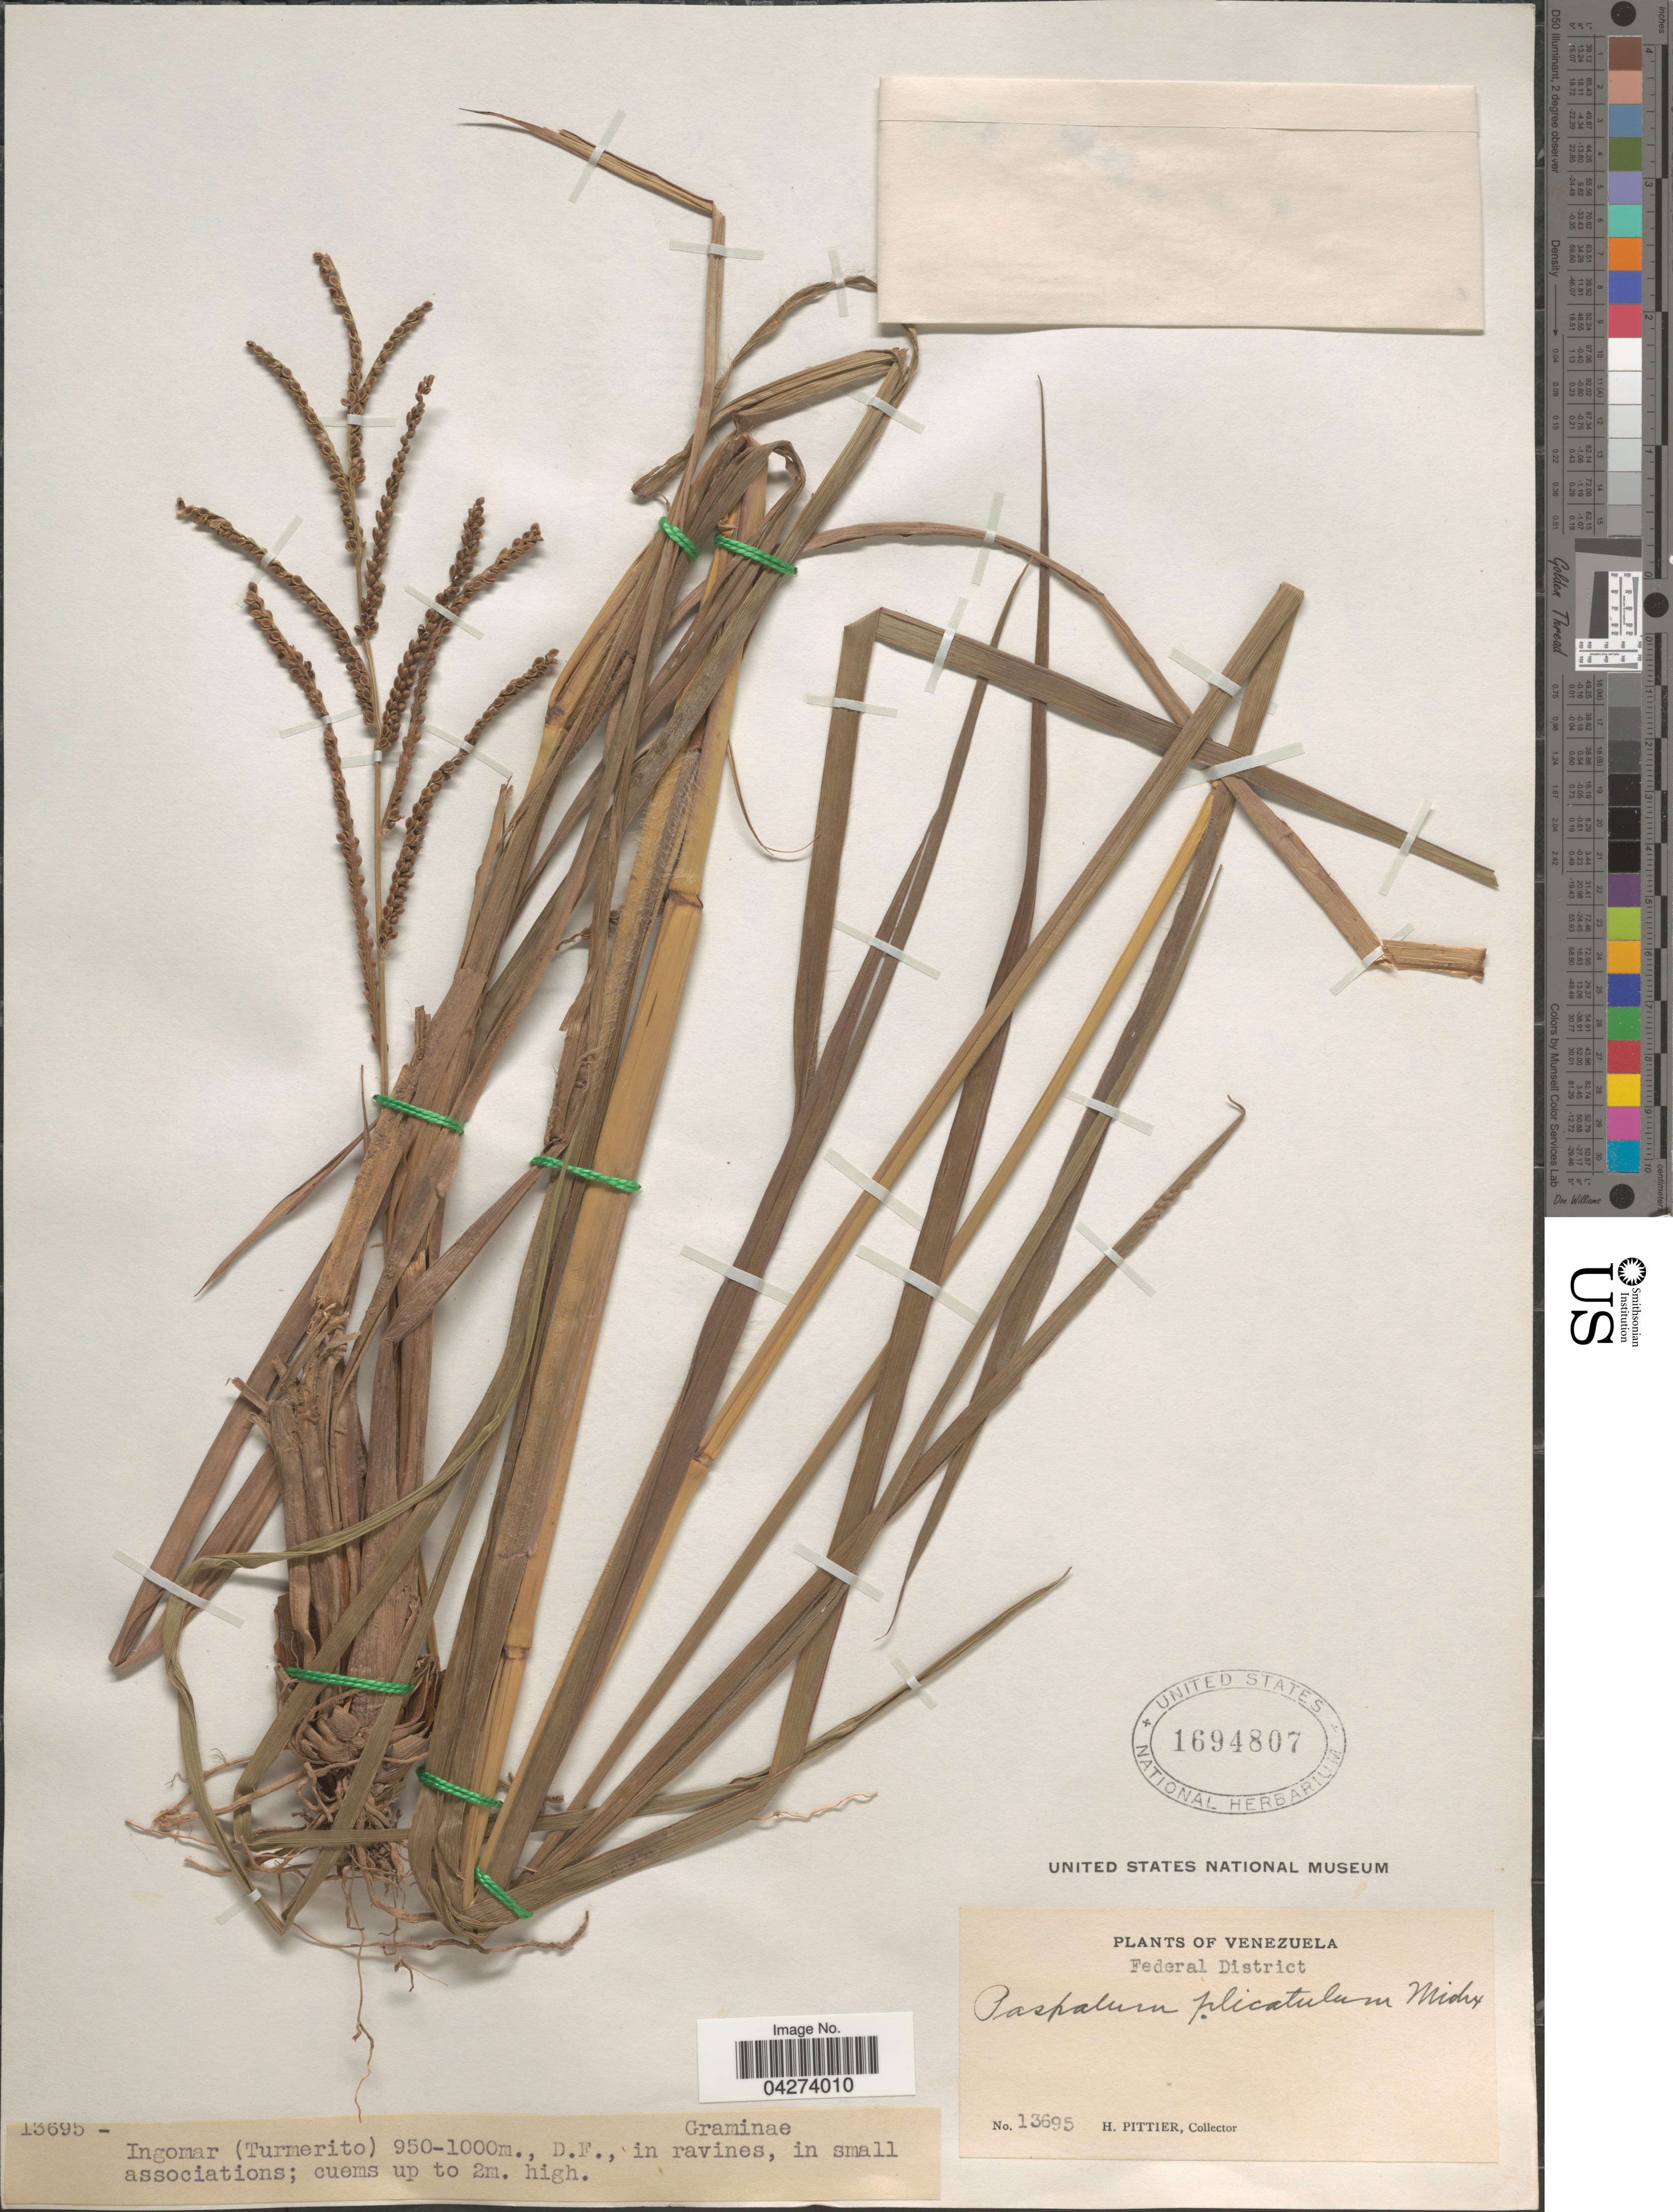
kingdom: Plantae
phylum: Tracheophyta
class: Liliopsida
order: Poales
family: Poaceae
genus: Paspalum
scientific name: Paspalum plicatulum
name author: Michx.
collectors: H. F. Pittier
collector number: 13695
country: Venezuela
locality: Federal District. Ingomar (Turmerito), in ravines, in small associations.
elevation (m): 950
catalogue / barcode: US 1694807